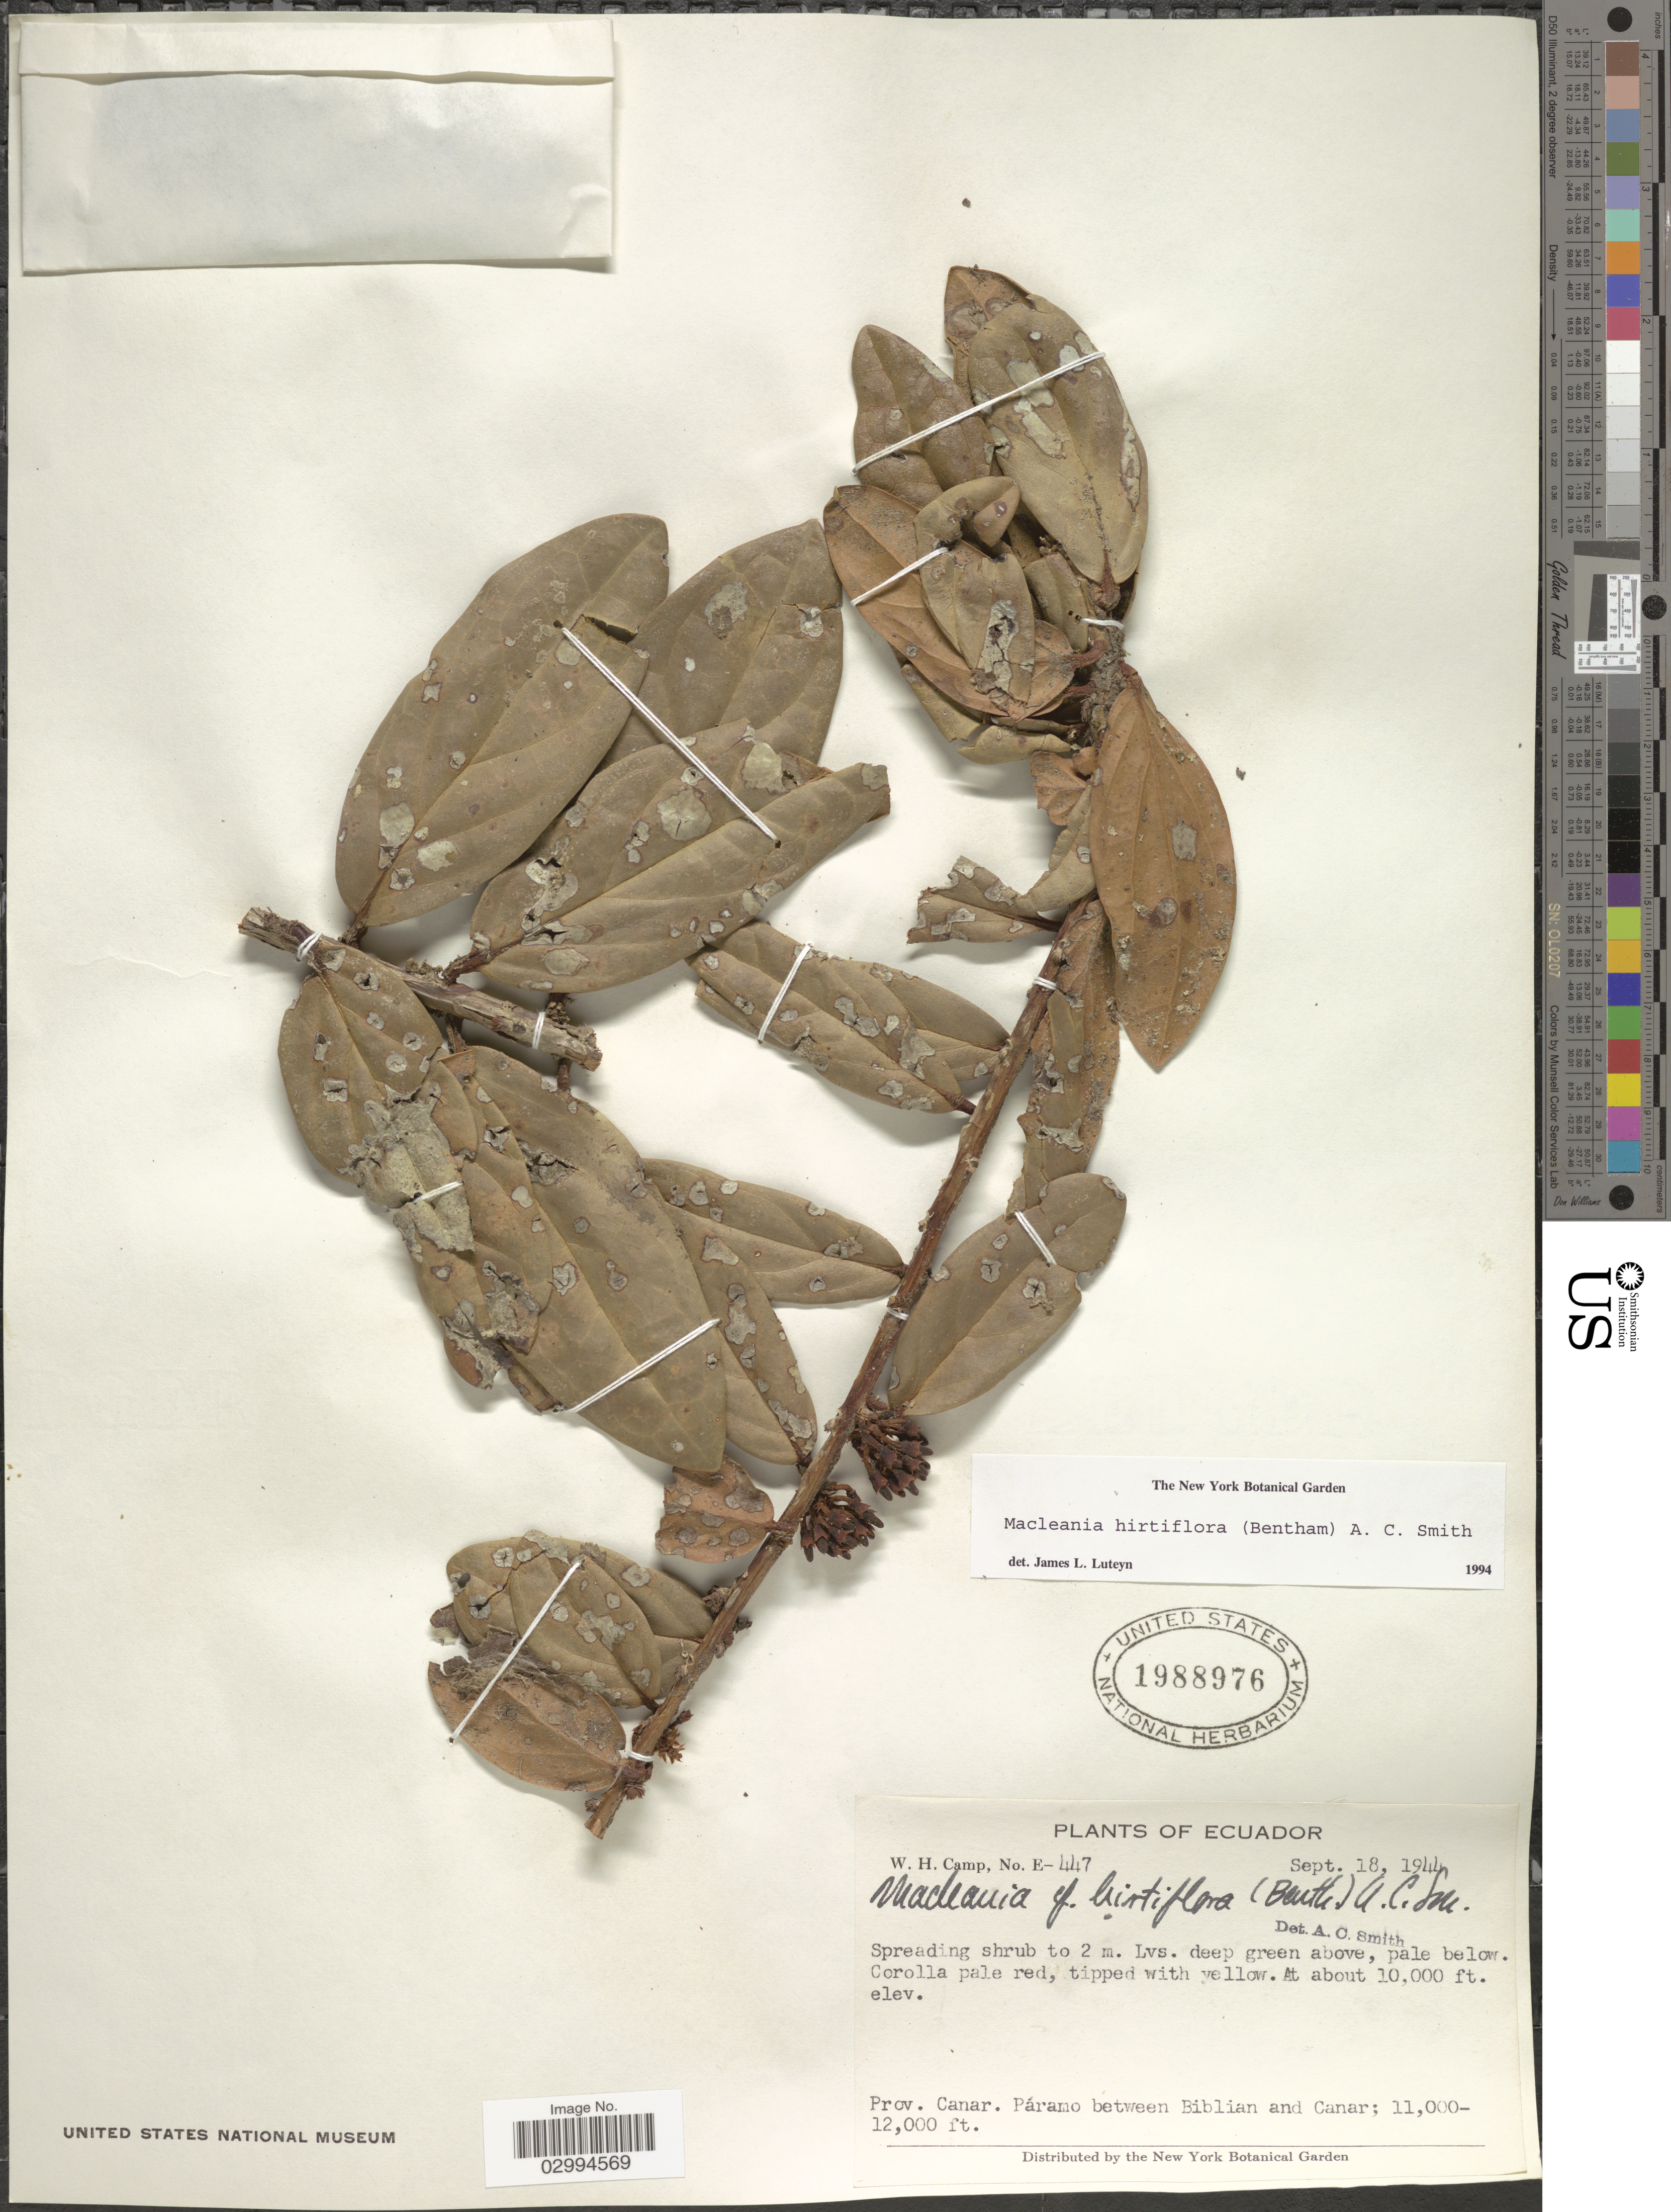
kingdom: Plantae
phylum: Tracheophyta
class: Magnoliopsida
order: Ericales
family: Ericaceae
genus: Macleania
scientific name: Macleania hirtiflora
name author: (Benth.) A.C. Sm.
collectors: W. H. Camp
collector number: E-447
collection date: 1944-09-18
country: Ecuador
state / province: Cañar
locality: Páramo between Biblian and Canar.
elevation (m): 3048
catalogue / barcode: US 1988976